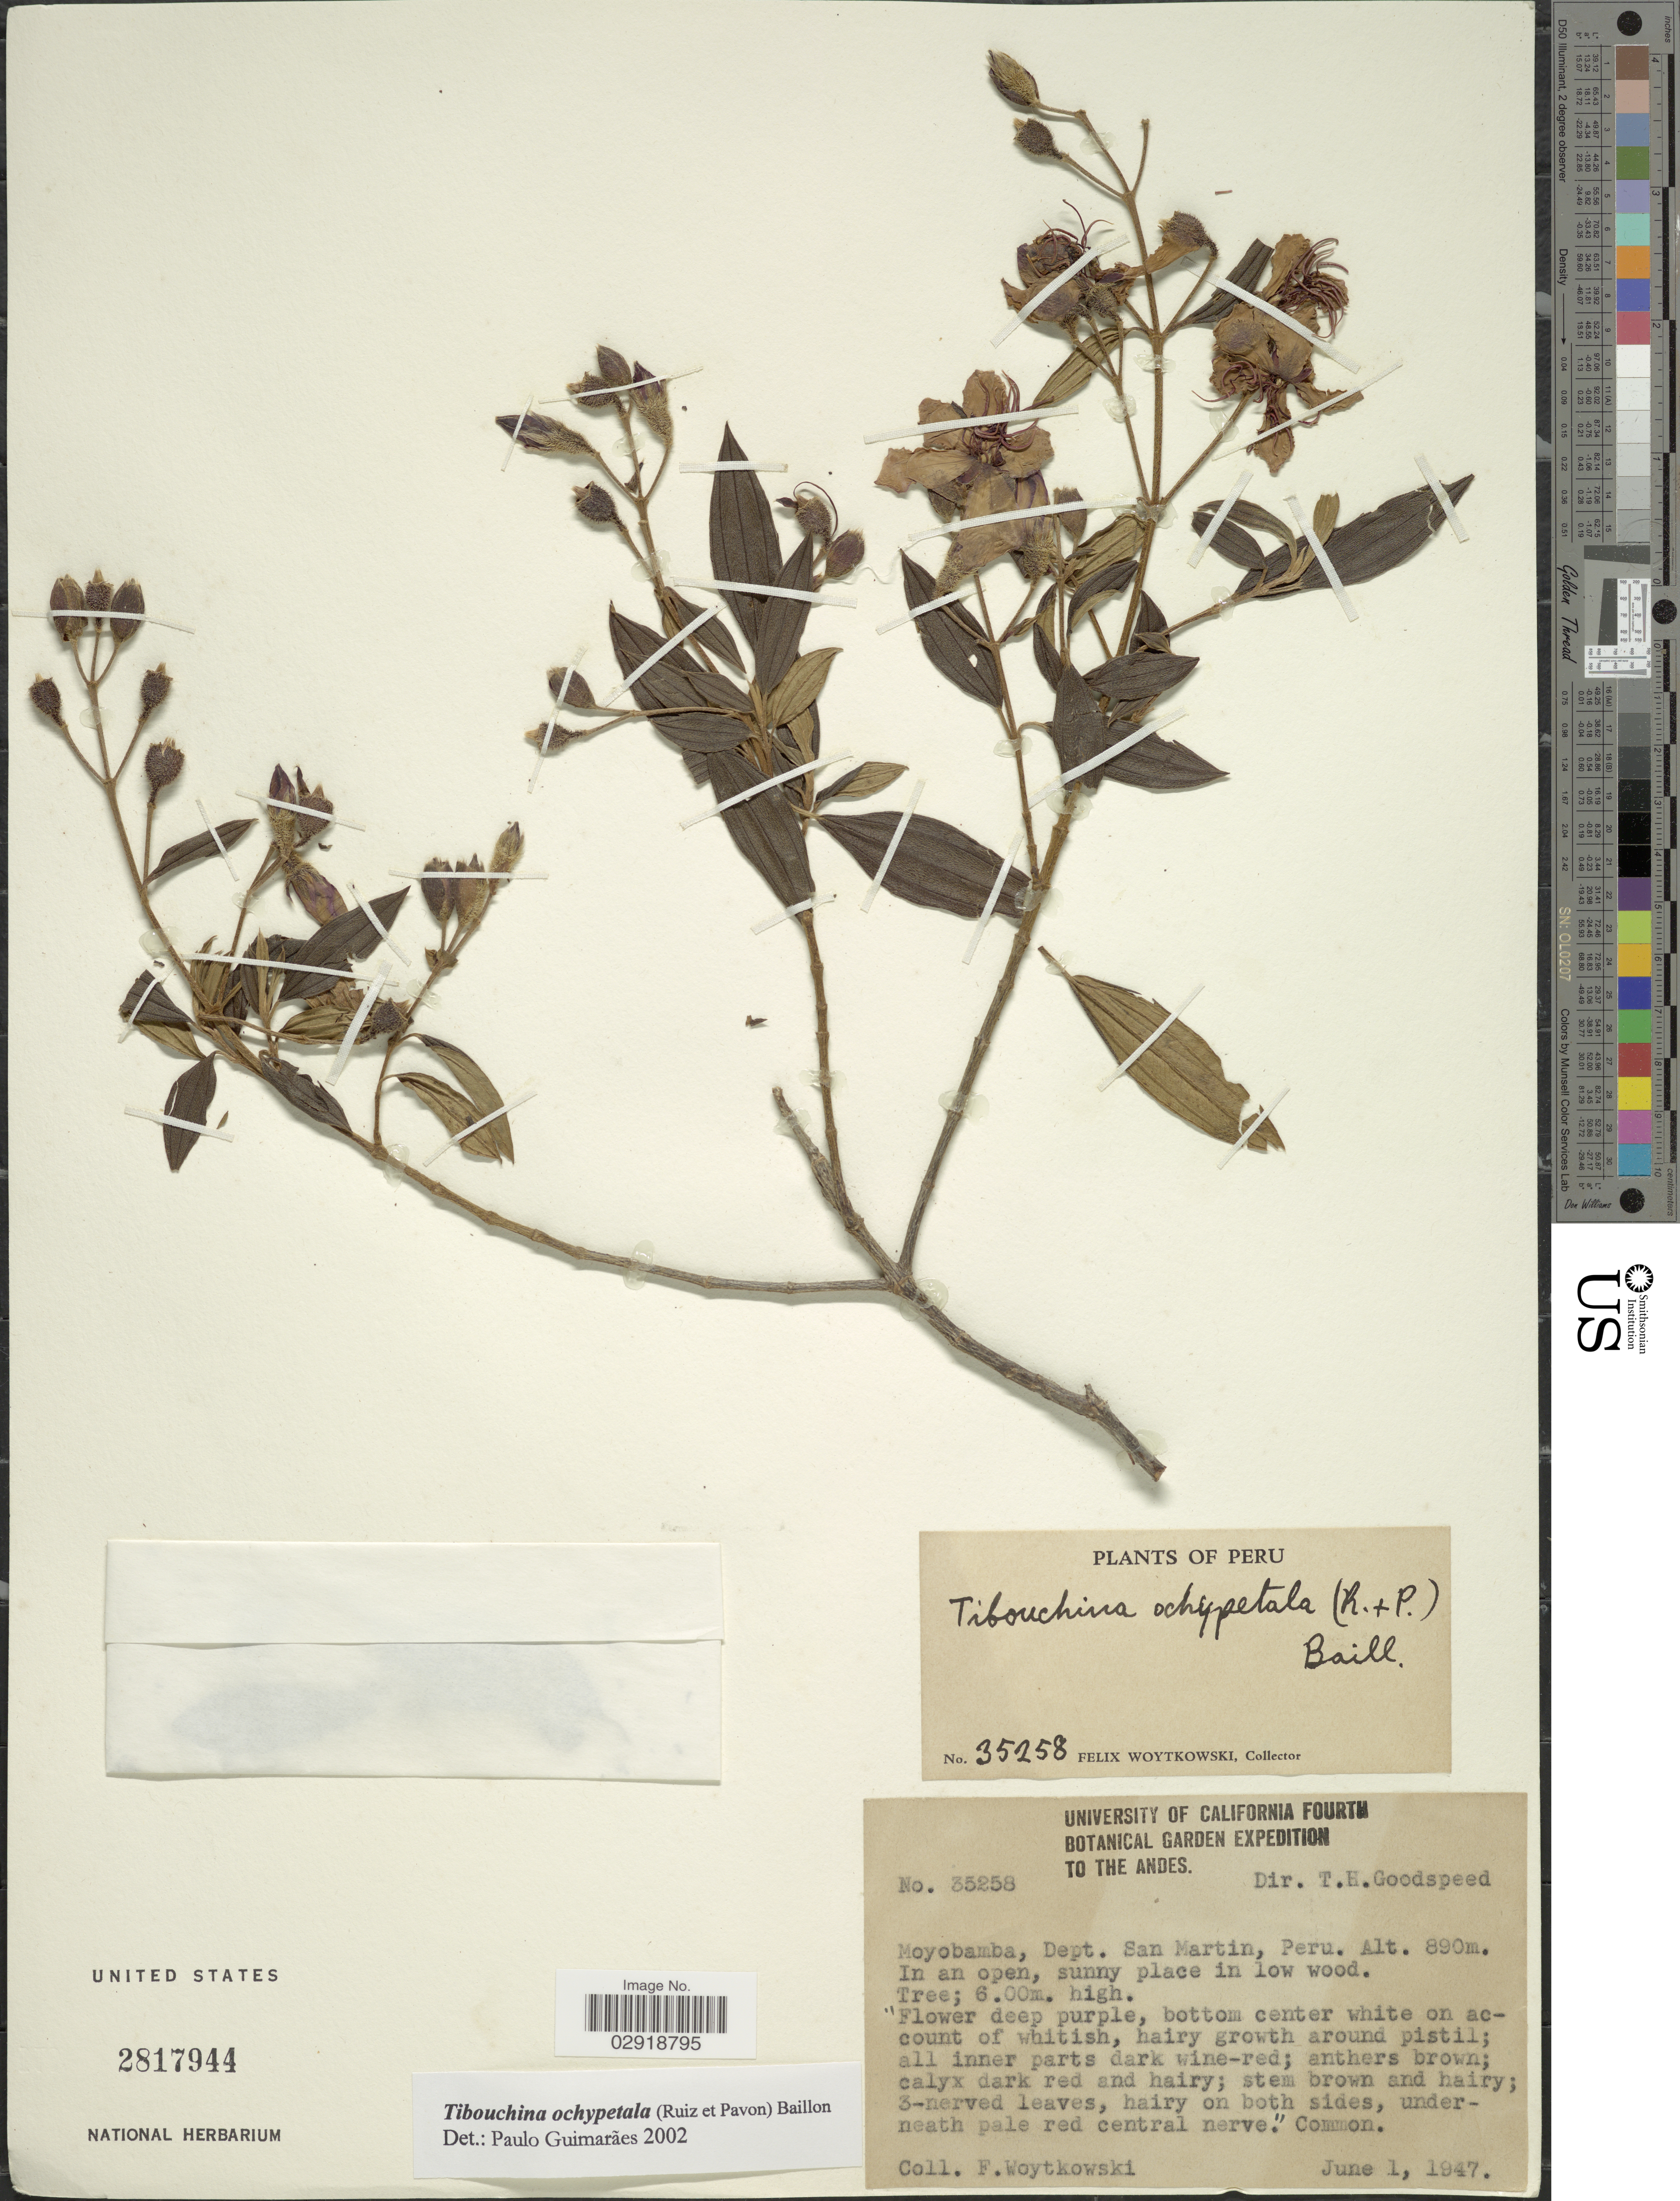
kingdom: Plantae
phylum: Tracheophyta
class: Magnoliopsida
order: Myrtales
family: Melastomataceae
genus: Pleroma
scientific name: Pleroma ochypetalum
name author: (Ruiz & Pav.) D. Don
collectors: F. Woytkowski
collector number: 35258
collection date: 1947-06-01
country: Peru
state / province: San Martín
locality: Moyobamba, Dept. San Martin.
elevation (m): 890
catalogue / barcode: US 2817944